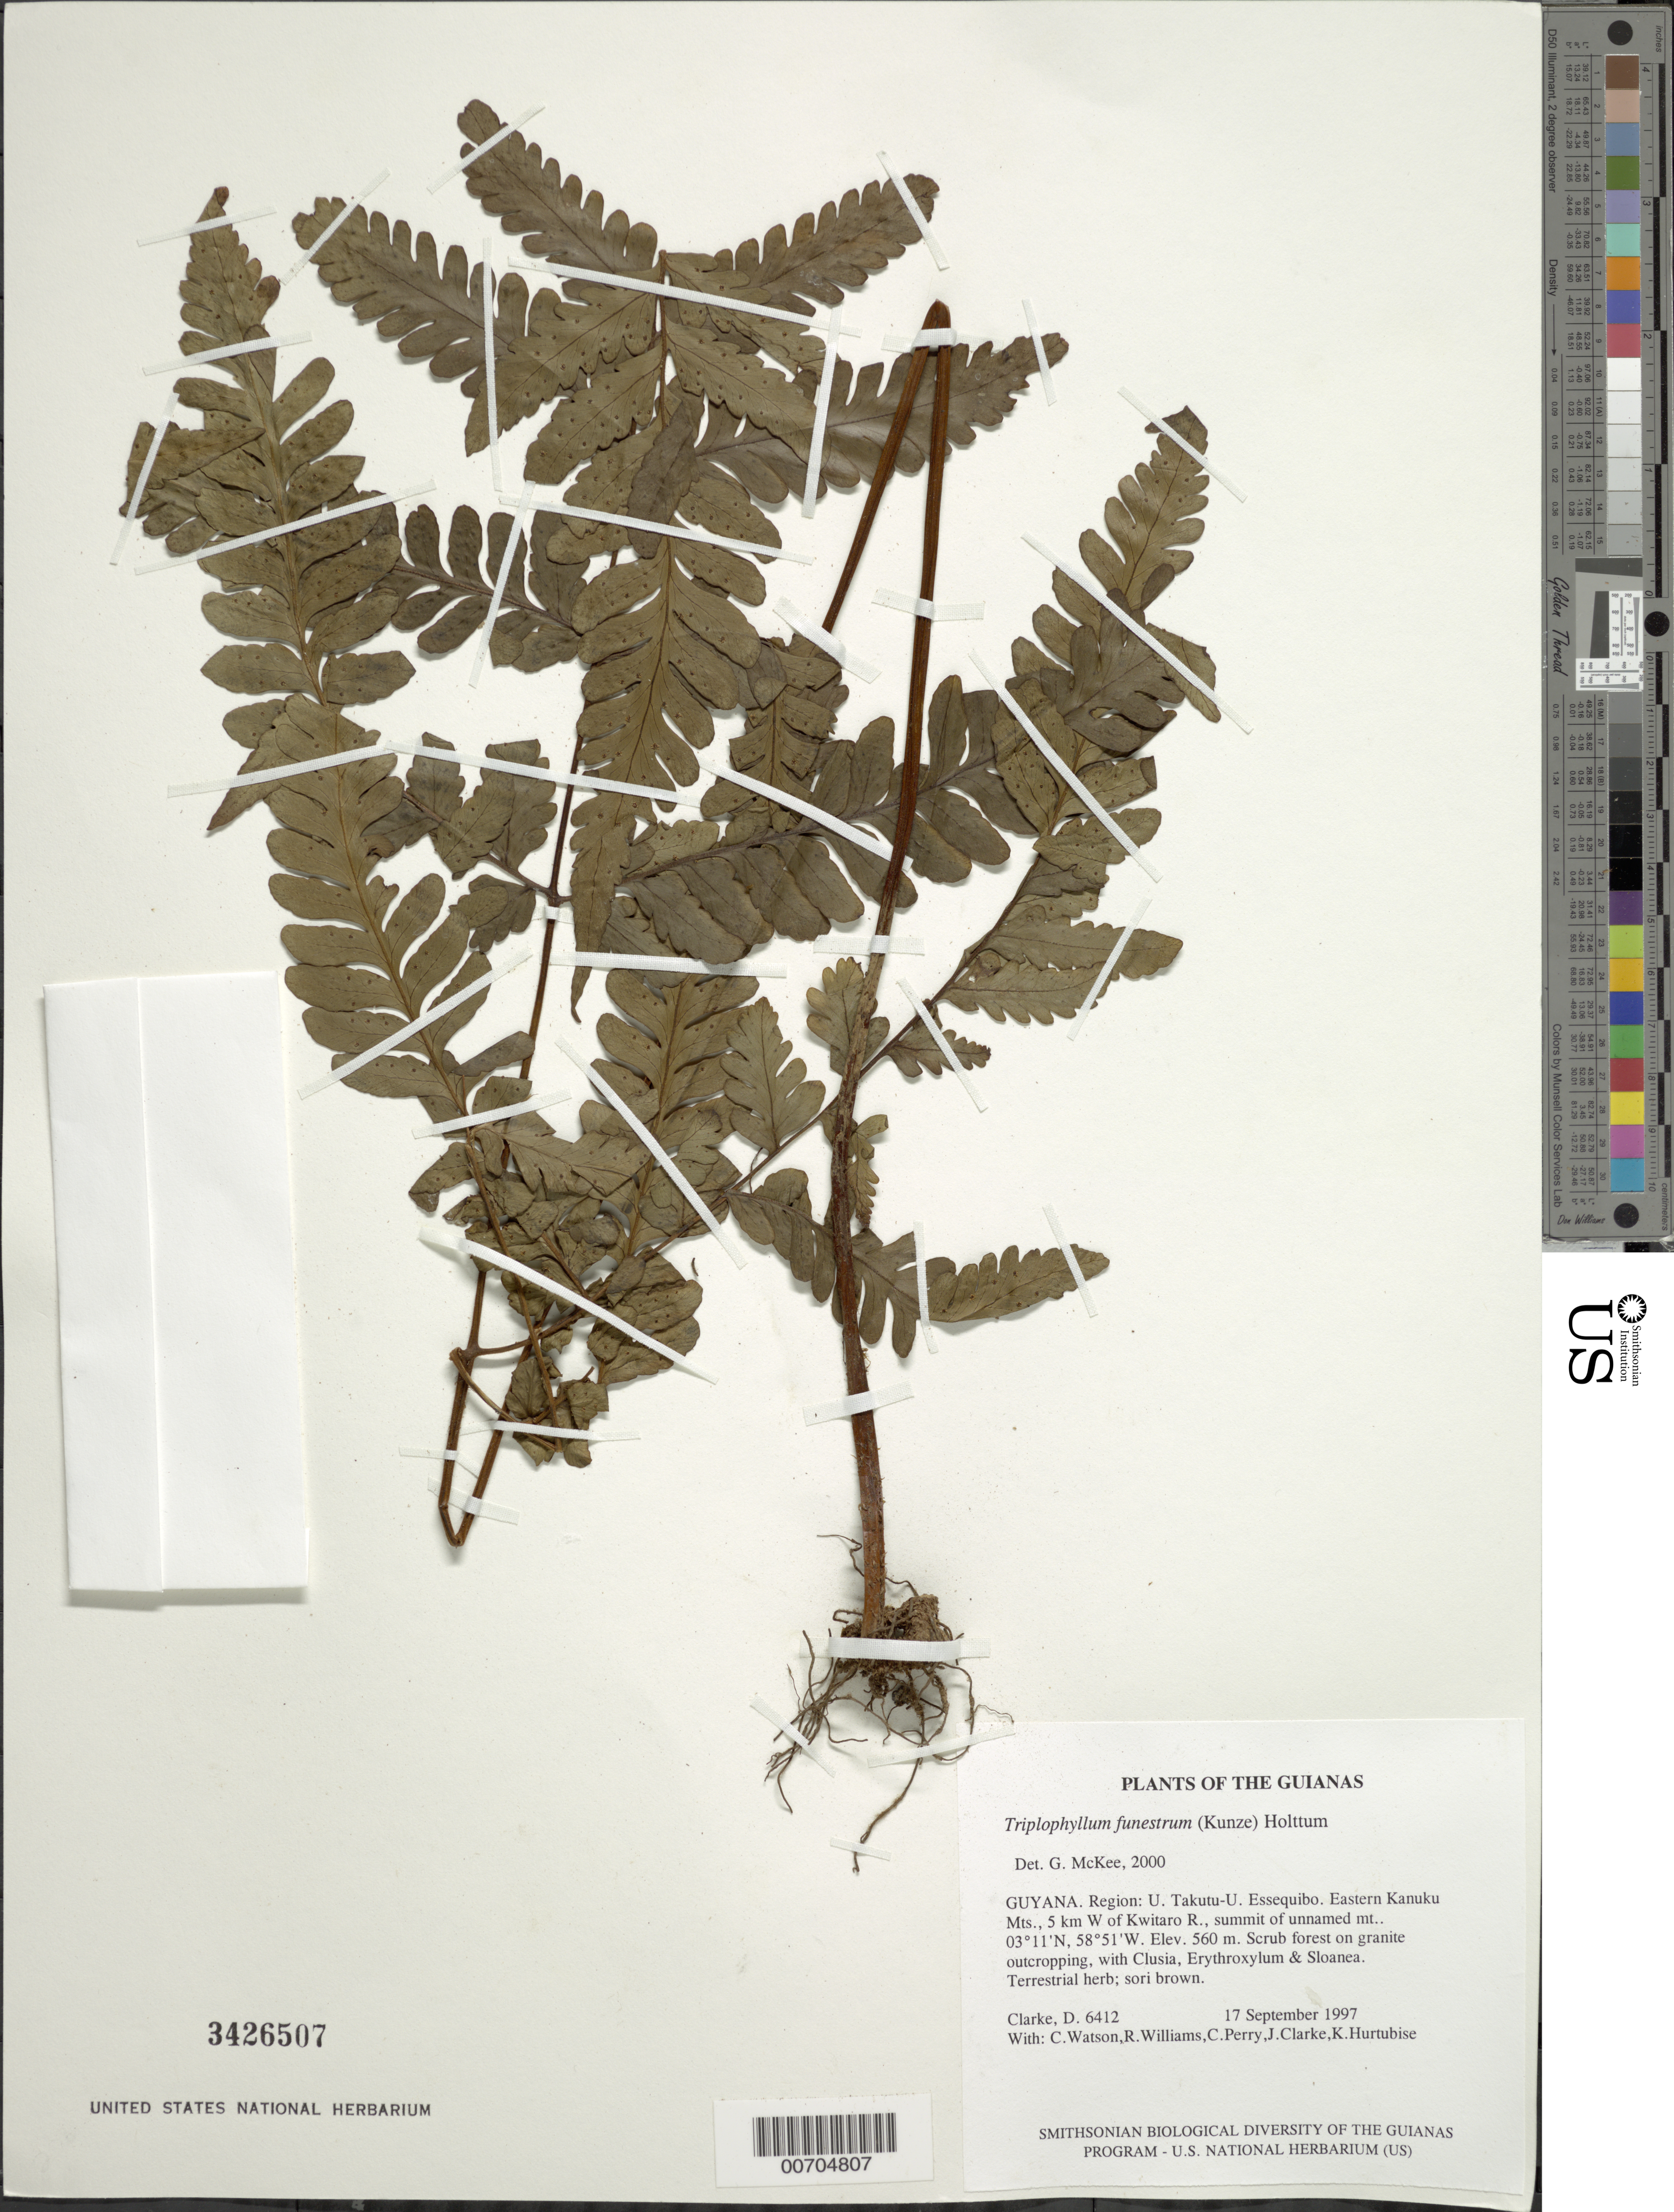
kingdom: Plantae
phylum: Tracheophyta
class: Polypodiopsida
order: Polypodiales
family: Tectariaceae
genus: Triplophyllum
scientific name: Triplophyllum funestum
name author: (Kunze) Holttum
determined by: McKee, G. S., (US), NMNH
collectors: H. D. Clarke, C. Watson, R. Williams, C. Perry, J. Clarke & K. Hurtubise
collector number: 6412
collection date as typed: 17 September 1997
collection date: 1997-09-17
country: Guyana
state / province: U. Takutu-U. Essequibo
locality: Eastern Kanuku Mts., 5 km W of Kwitaro R., summit of unnamed mt.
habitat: Scrub forest on granite outcropping, with Clusia, Erythroxylum & Sloanea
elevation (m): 560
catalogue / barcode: US 3426507